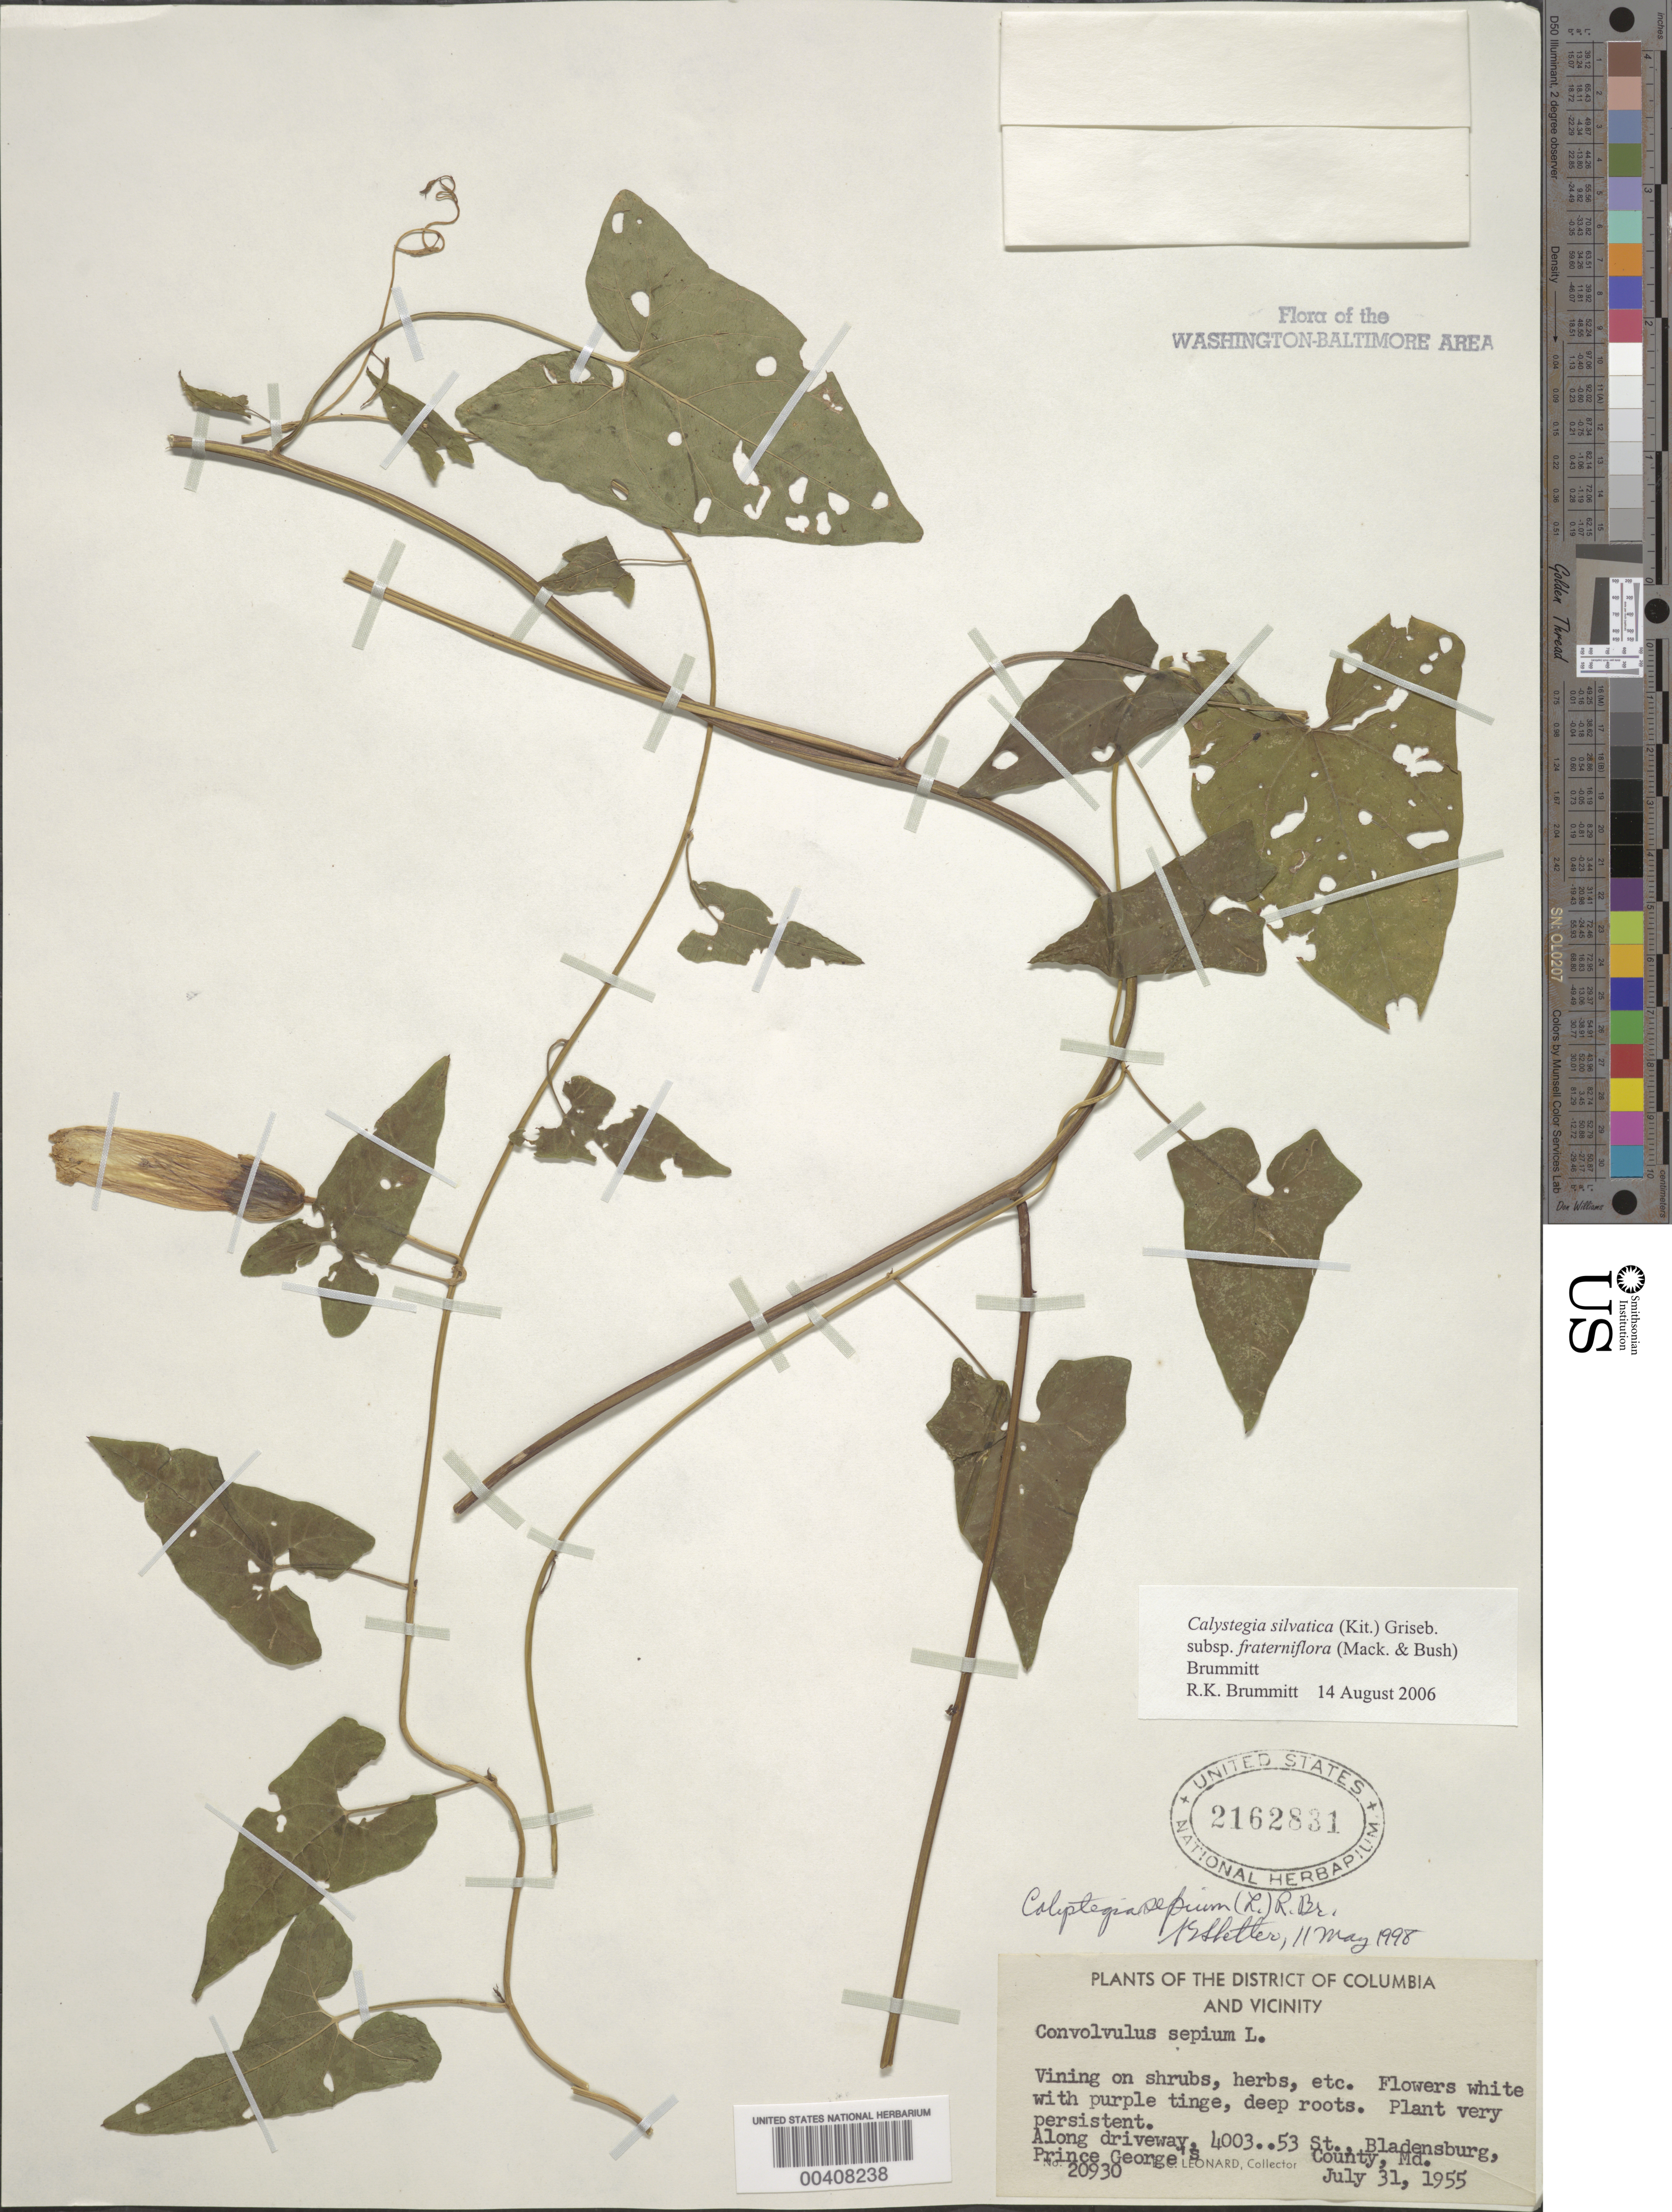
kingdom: Plantae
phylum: Tracheophyta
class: Magnoliopsida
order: Solanales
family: Convolvulaceae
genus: Calystegia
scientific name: Calystegia silvatica subsp. fraterniflora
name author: (Mack. & Bush) Brummitt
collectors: E. C. Leonard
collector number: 20930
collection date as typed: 31 Jul 1955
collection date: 1955-07-31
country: United States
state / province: Maryland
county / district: Prince George's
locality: Along Driveway, 4003 53rd St., Bladensburg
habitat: On shrubs, herbs, etc..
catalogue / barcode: US 2162831